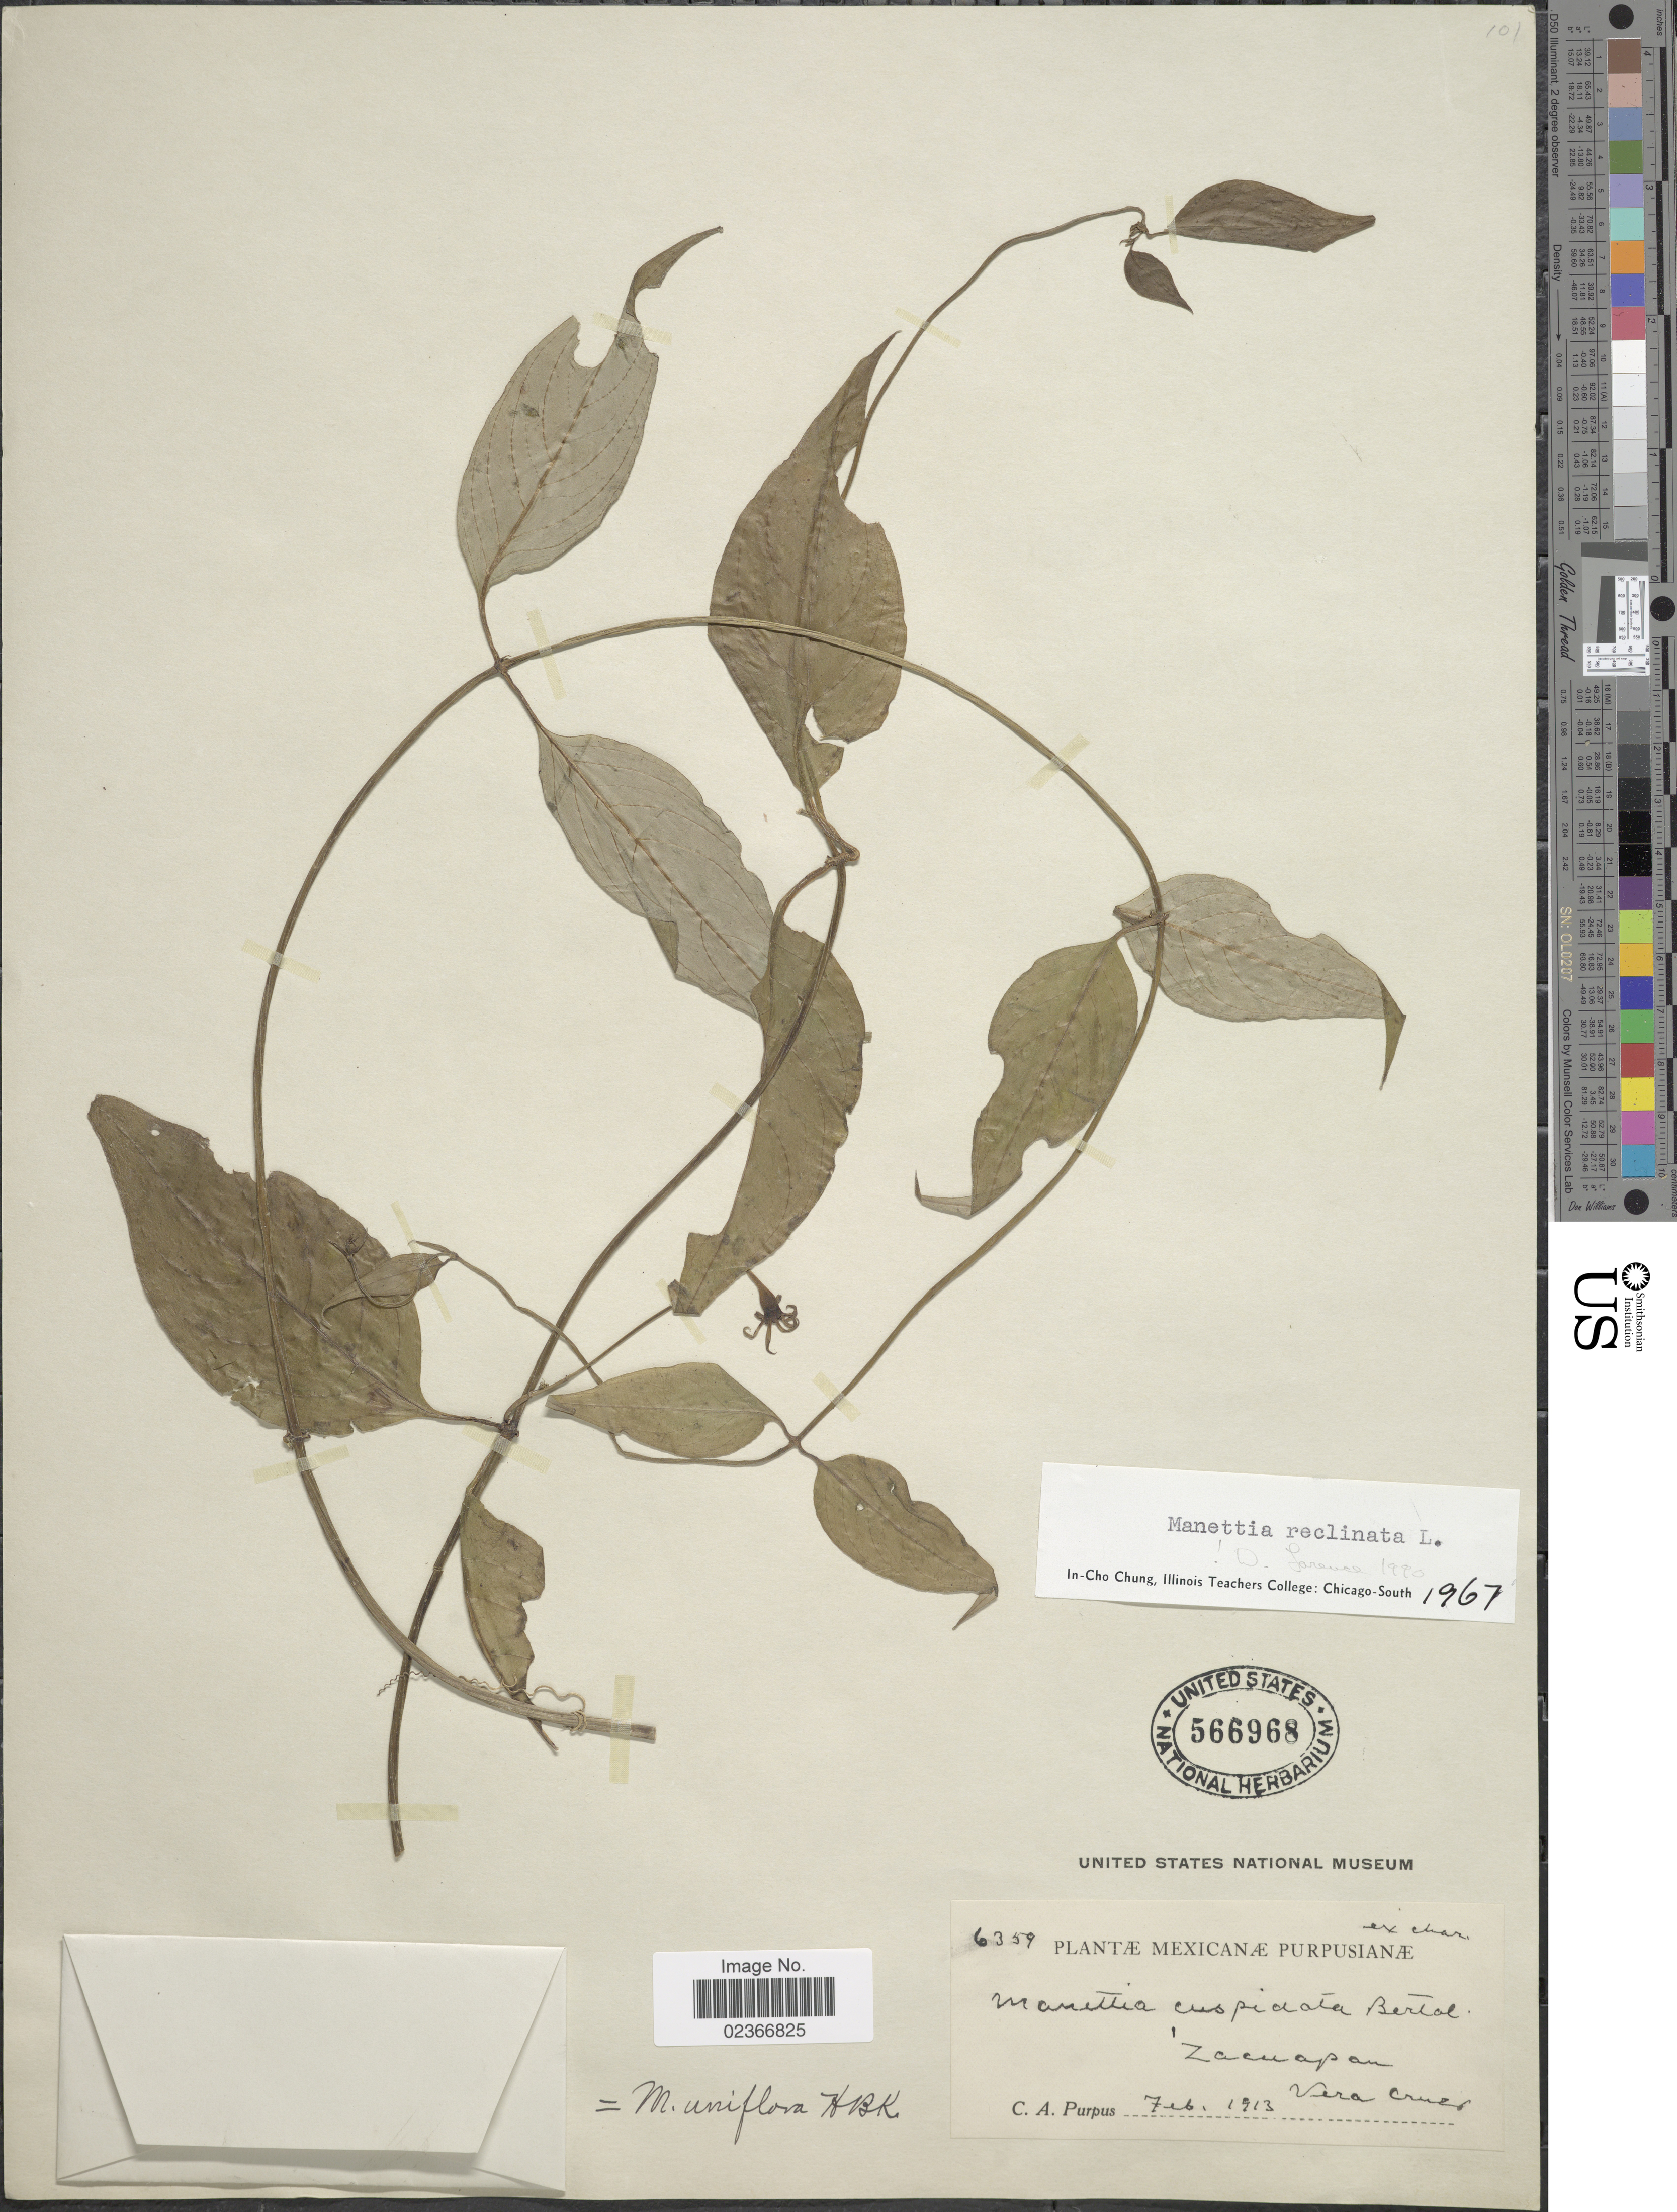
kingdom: Plantae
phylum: Tracheophyta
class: Magnoliopsida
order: Gentianales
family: Rubiaceae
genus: Manettia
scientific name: Manettia reclinata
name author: L.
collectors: C. A. Purpus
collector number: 6359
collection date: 1913-02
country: Mexico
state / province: Veracruz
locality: Zacuapan, Vera Cruz.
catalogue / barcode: US 566968